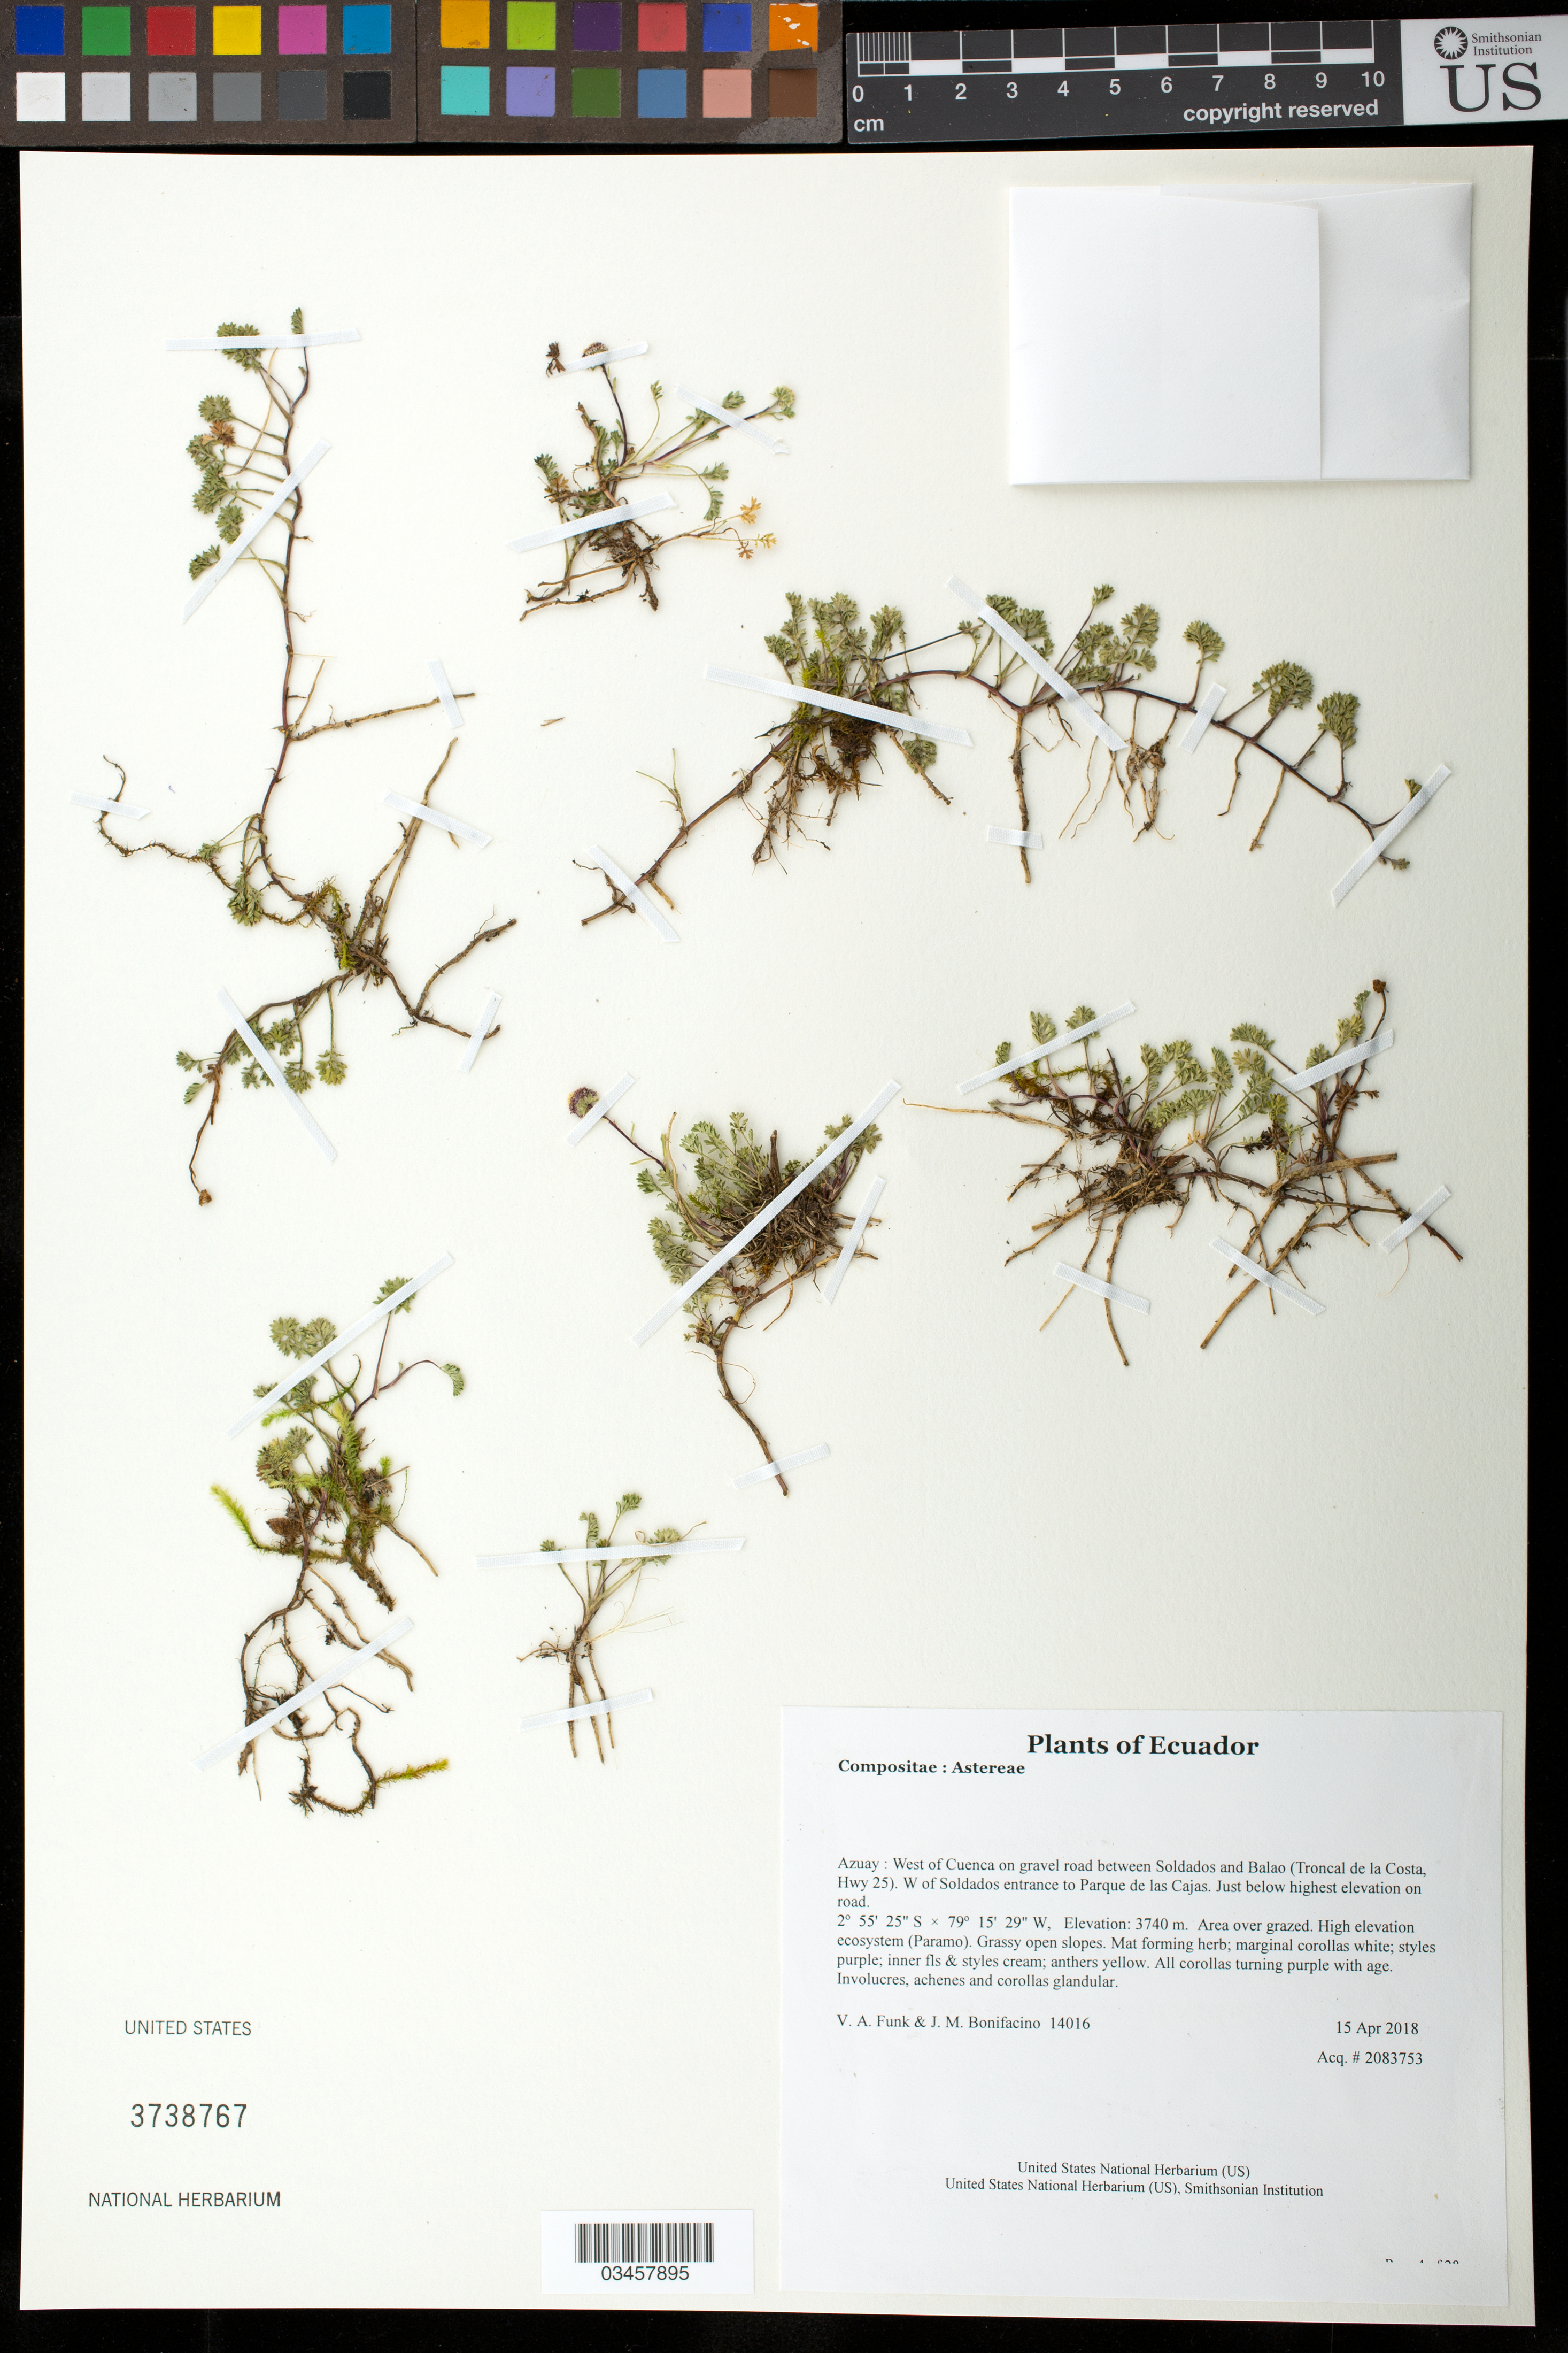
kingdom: Plantae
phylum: Tracheophyta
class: Magnoliopsida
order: Asterales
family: Asteraceae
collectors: V. Funk & M. Bonifacino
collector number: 14016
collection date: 2018-04-15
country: Ecuador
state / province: Azuay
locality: West of Cuenca on gravel road between Soldados and Balao (Troncal de la Costa, Hwy 25). W of Soldados entrance to Parque de las Cajas. Just below highest elevation on road.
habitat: Area over grazed. High elevation ecosystem (Paramo). Grassy open slopes.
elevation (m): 3740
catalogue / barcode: US 3738767